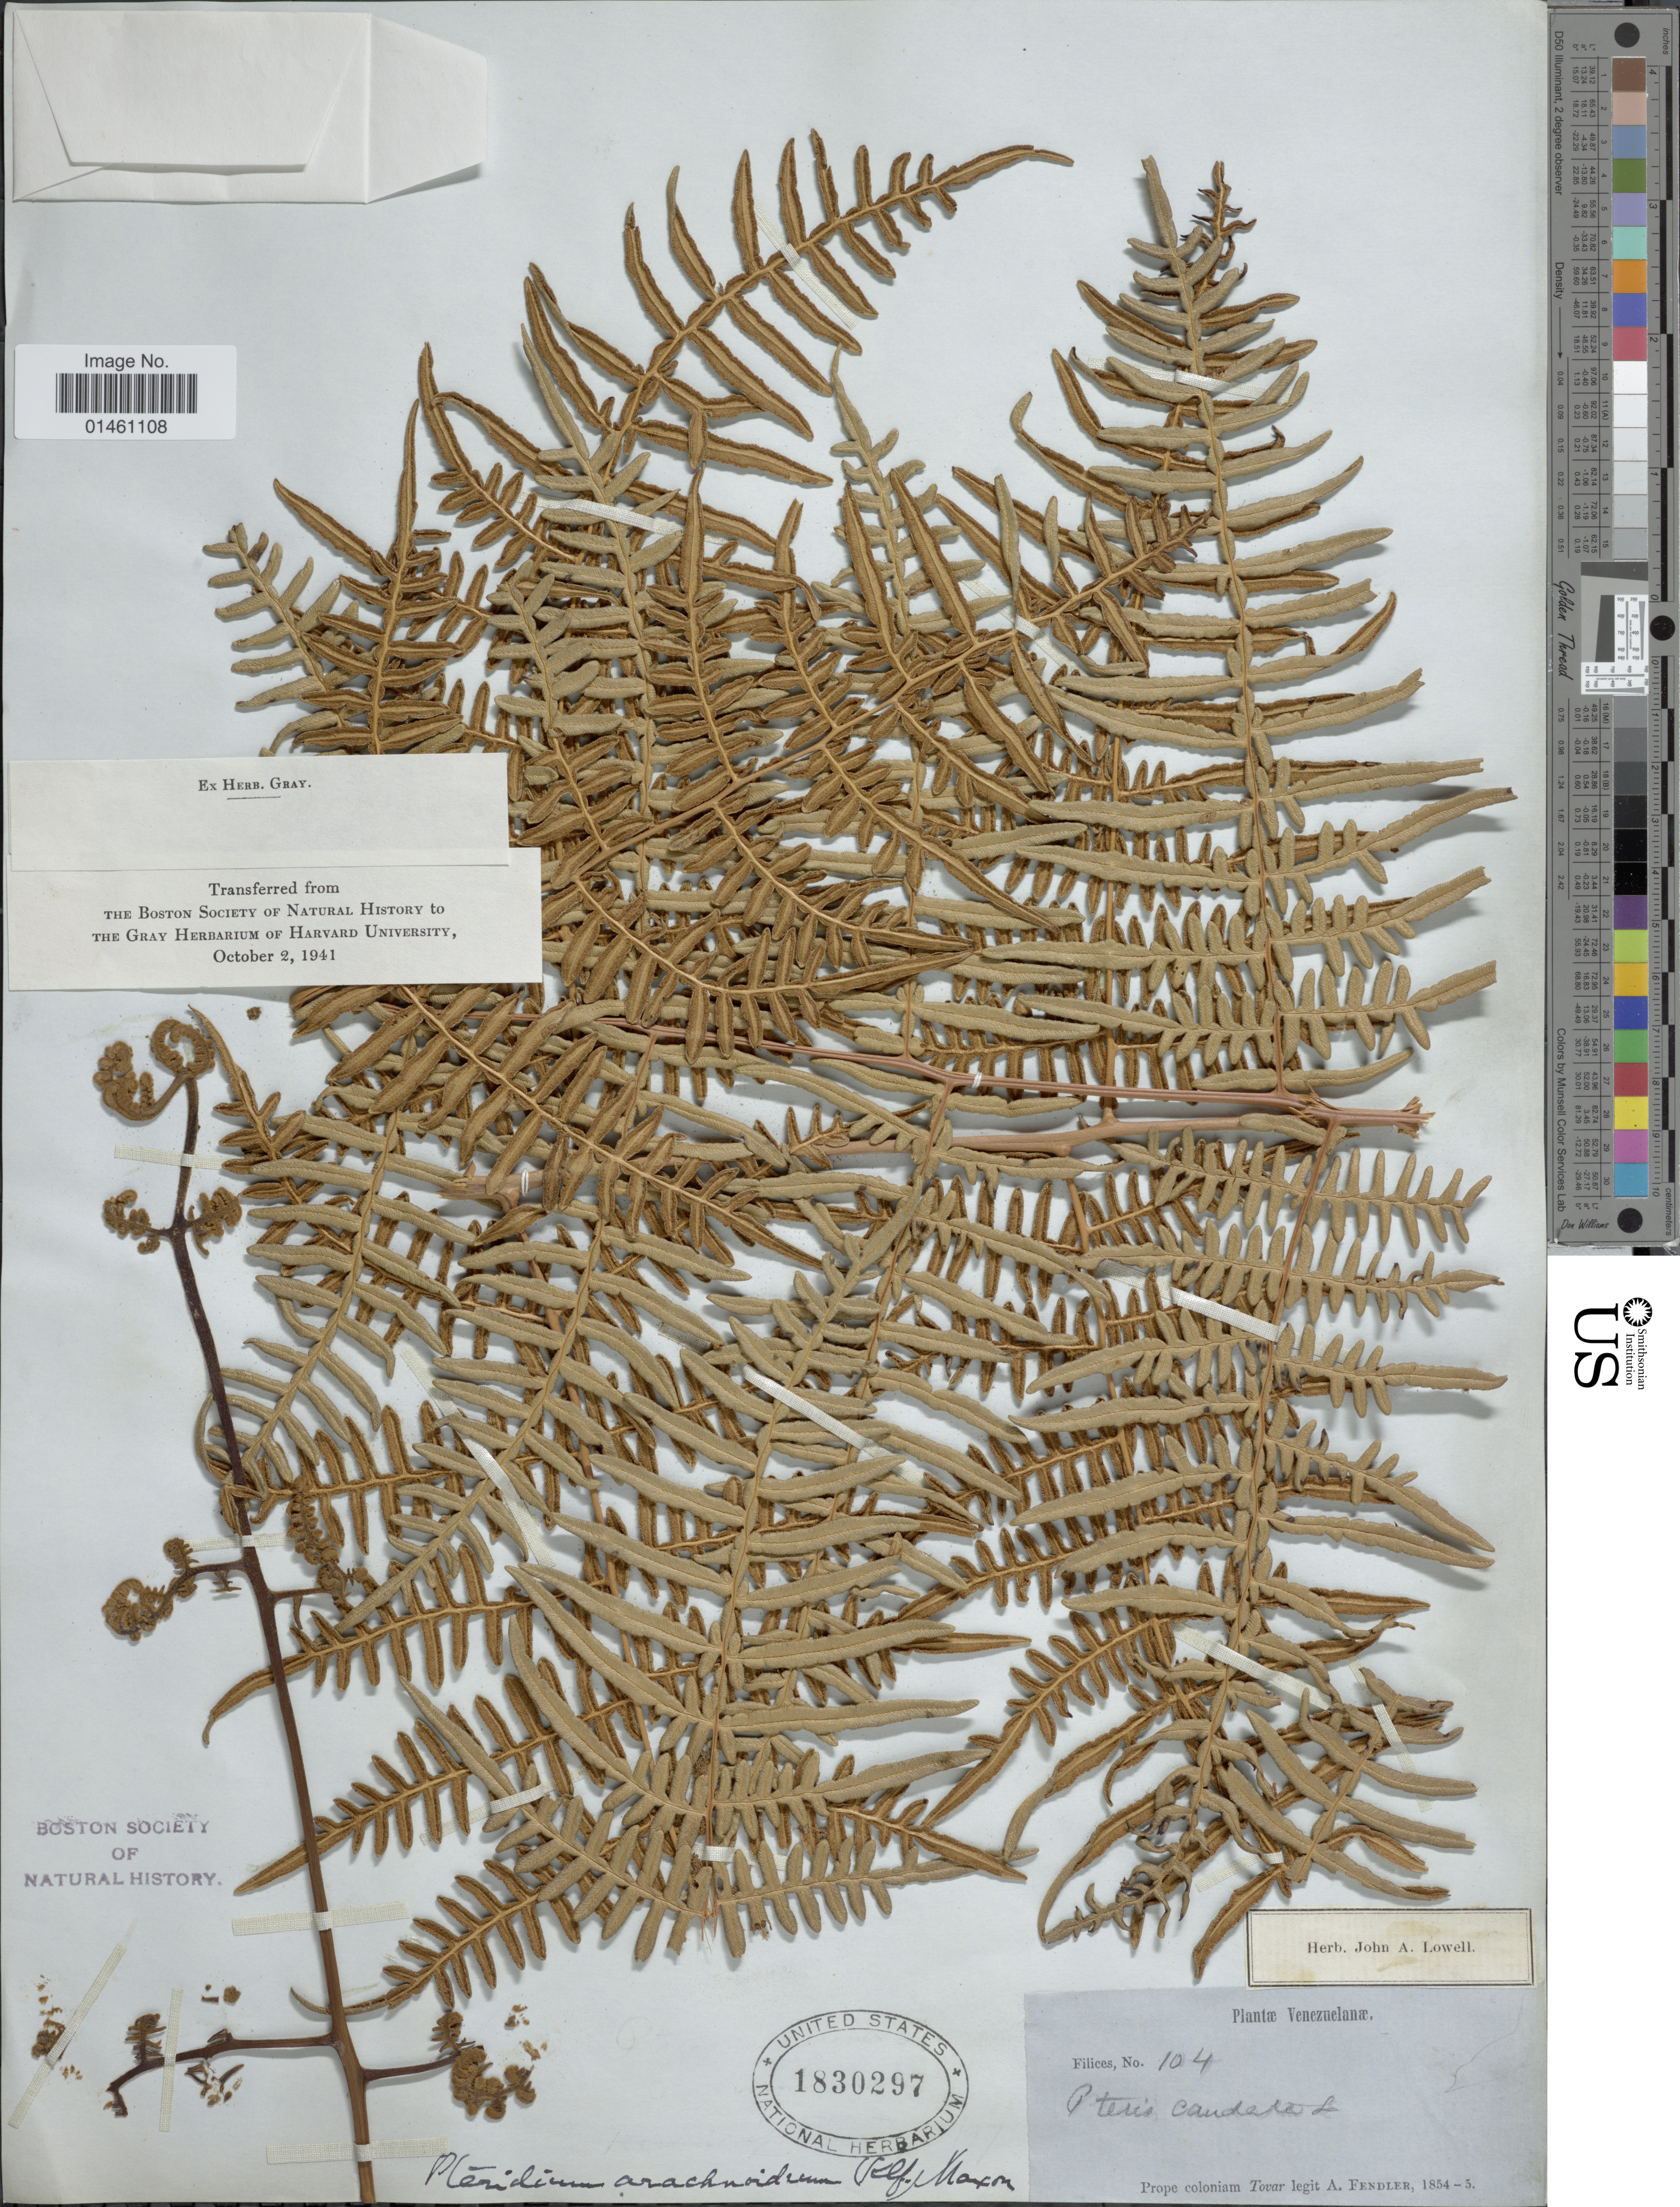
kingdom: Plantae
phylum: Tracheophyta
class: Polypodiopsida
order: Polypodiales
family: Dennstaedtiaceae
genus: Pteridium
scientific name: Pteridium aquilinum var. arachnoideum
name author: (Kaulf.) Herter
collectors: A. Fendler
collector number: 104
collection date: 1854/1855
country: Venezuela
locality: Prope colonian Tovar.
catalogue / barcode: US 1830297